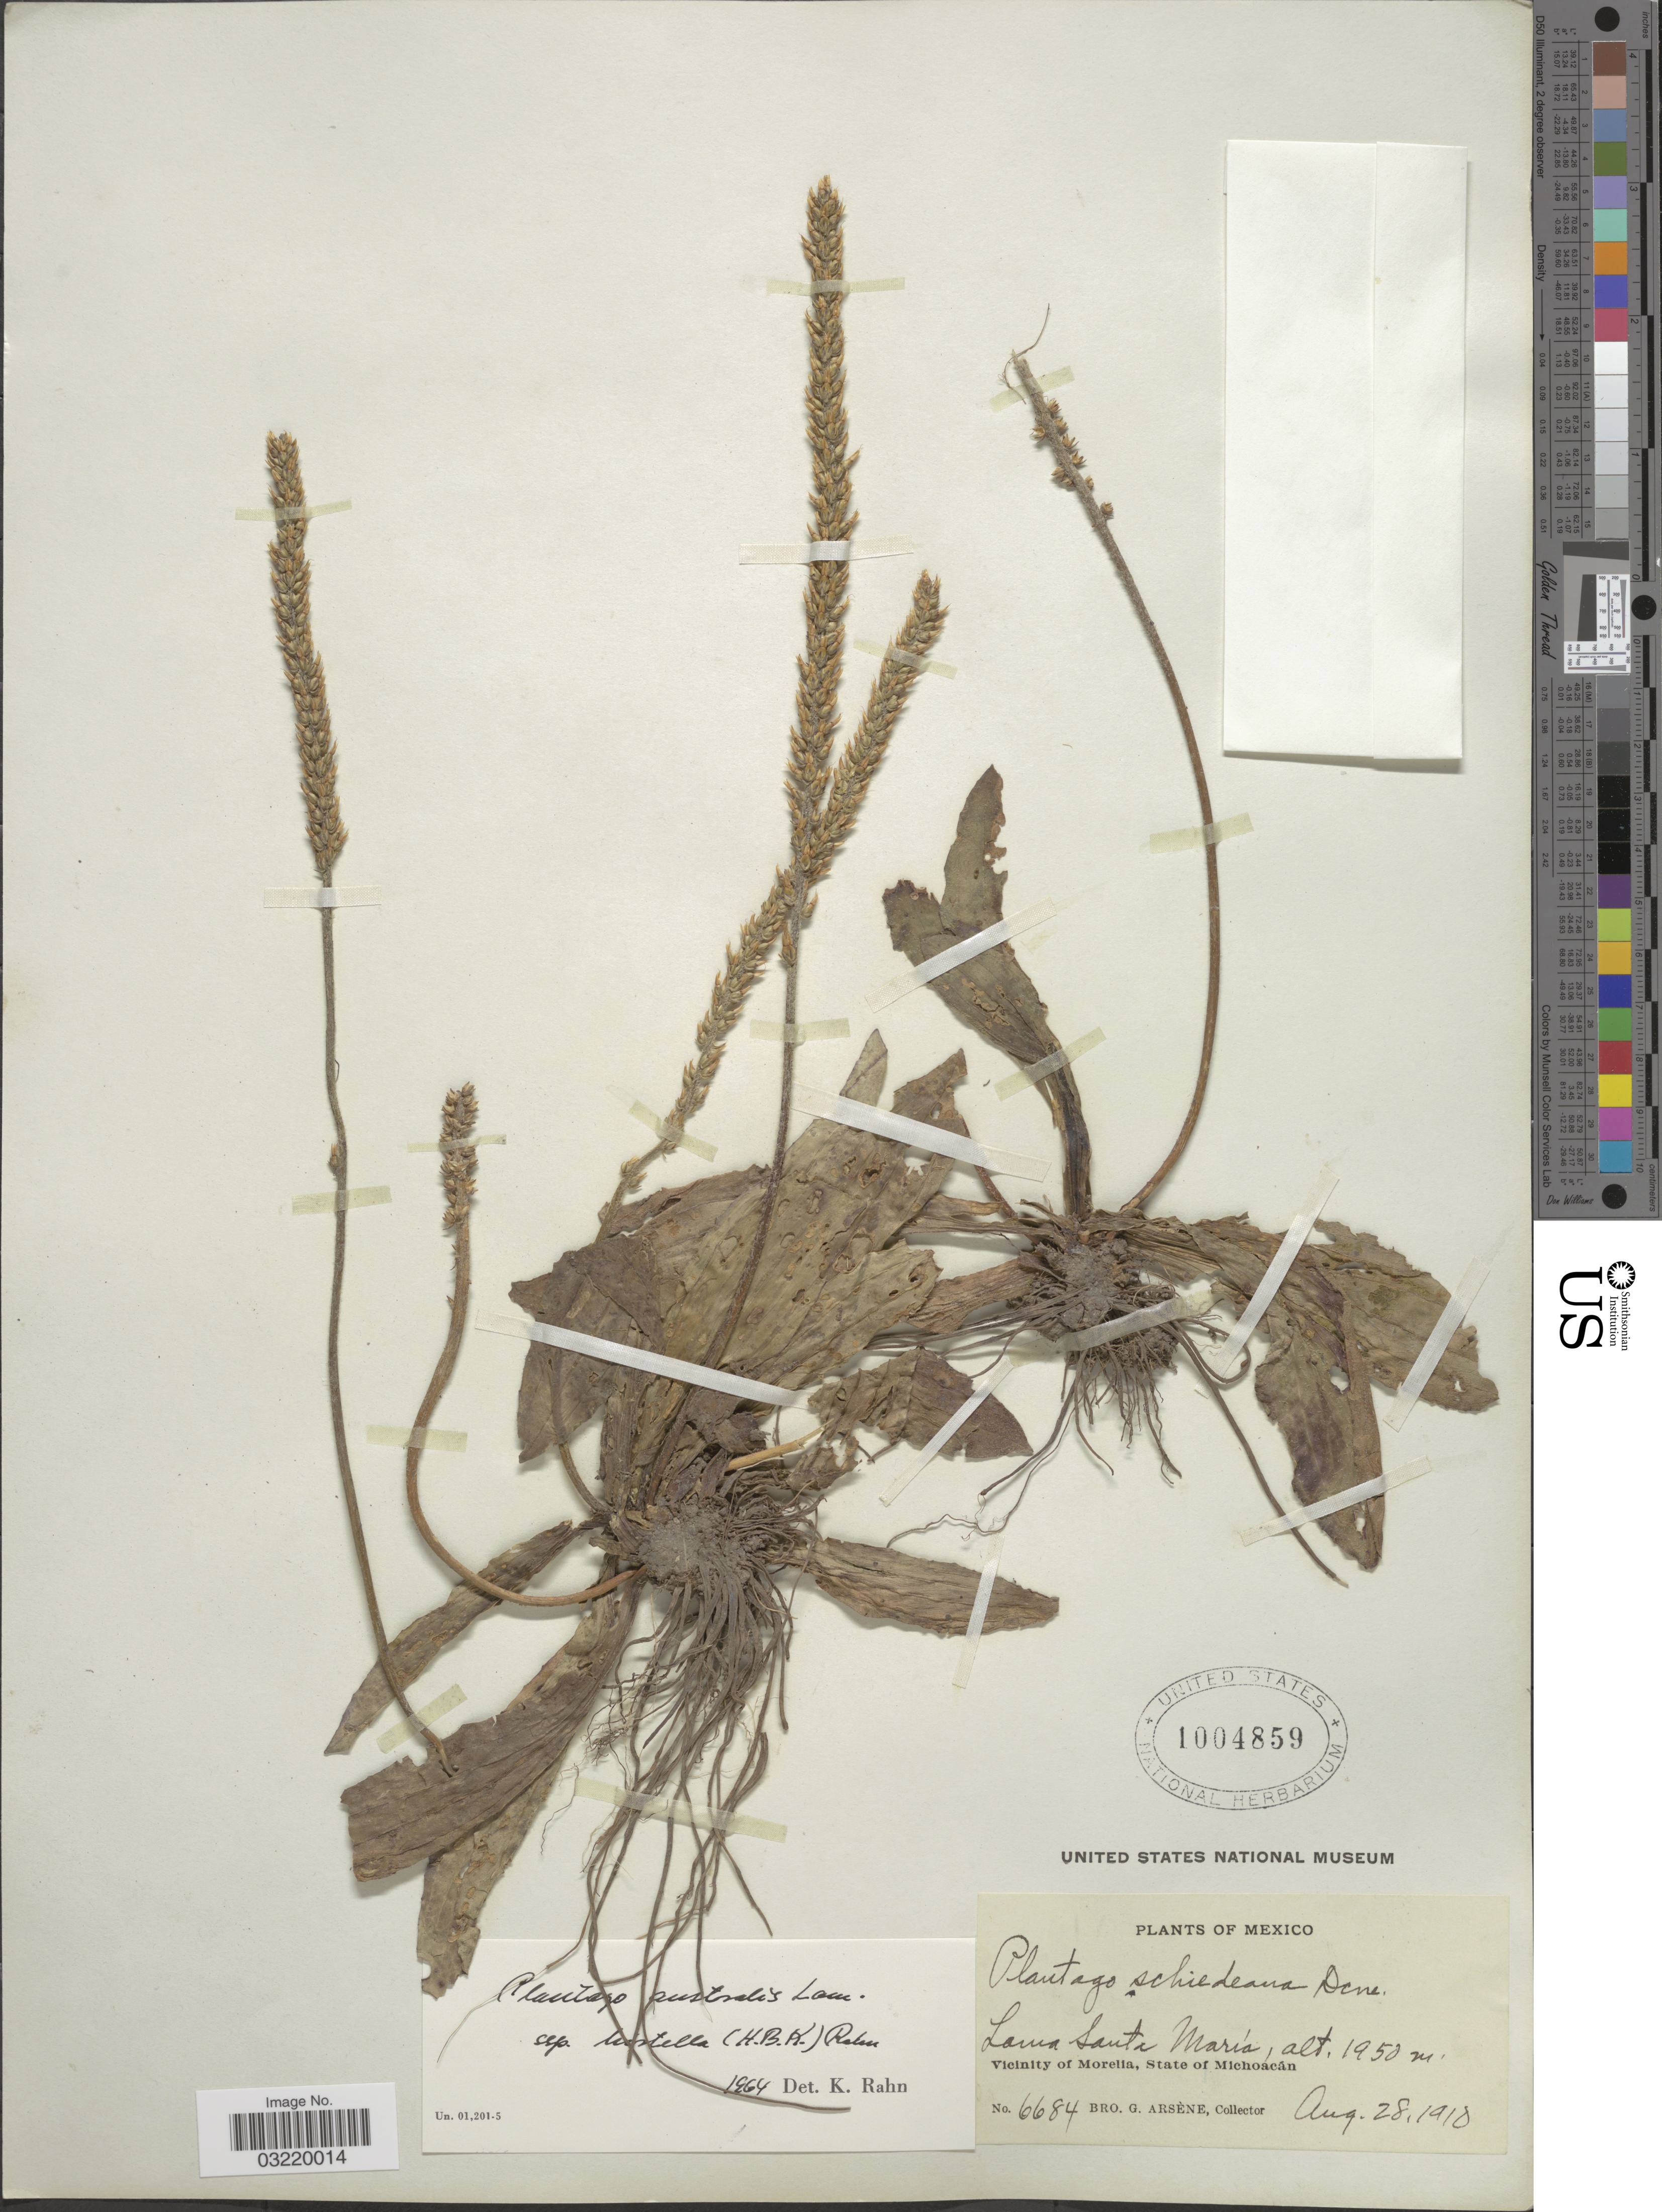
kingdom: Plantae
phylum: Tracheophyta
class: Magnoliopsida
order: Lamiales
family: Plantaginaceae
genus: Plantago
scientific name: Plantago australis subsp. hirtella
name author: (Kunth) Rahn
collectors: Bro. G. Arsène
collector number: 6684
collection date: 1910-08-28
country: Mexico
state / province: Michoacán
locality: Loma Santa Maria. Vicinity of Morelia.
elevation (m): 1950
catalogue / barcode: US 1004859